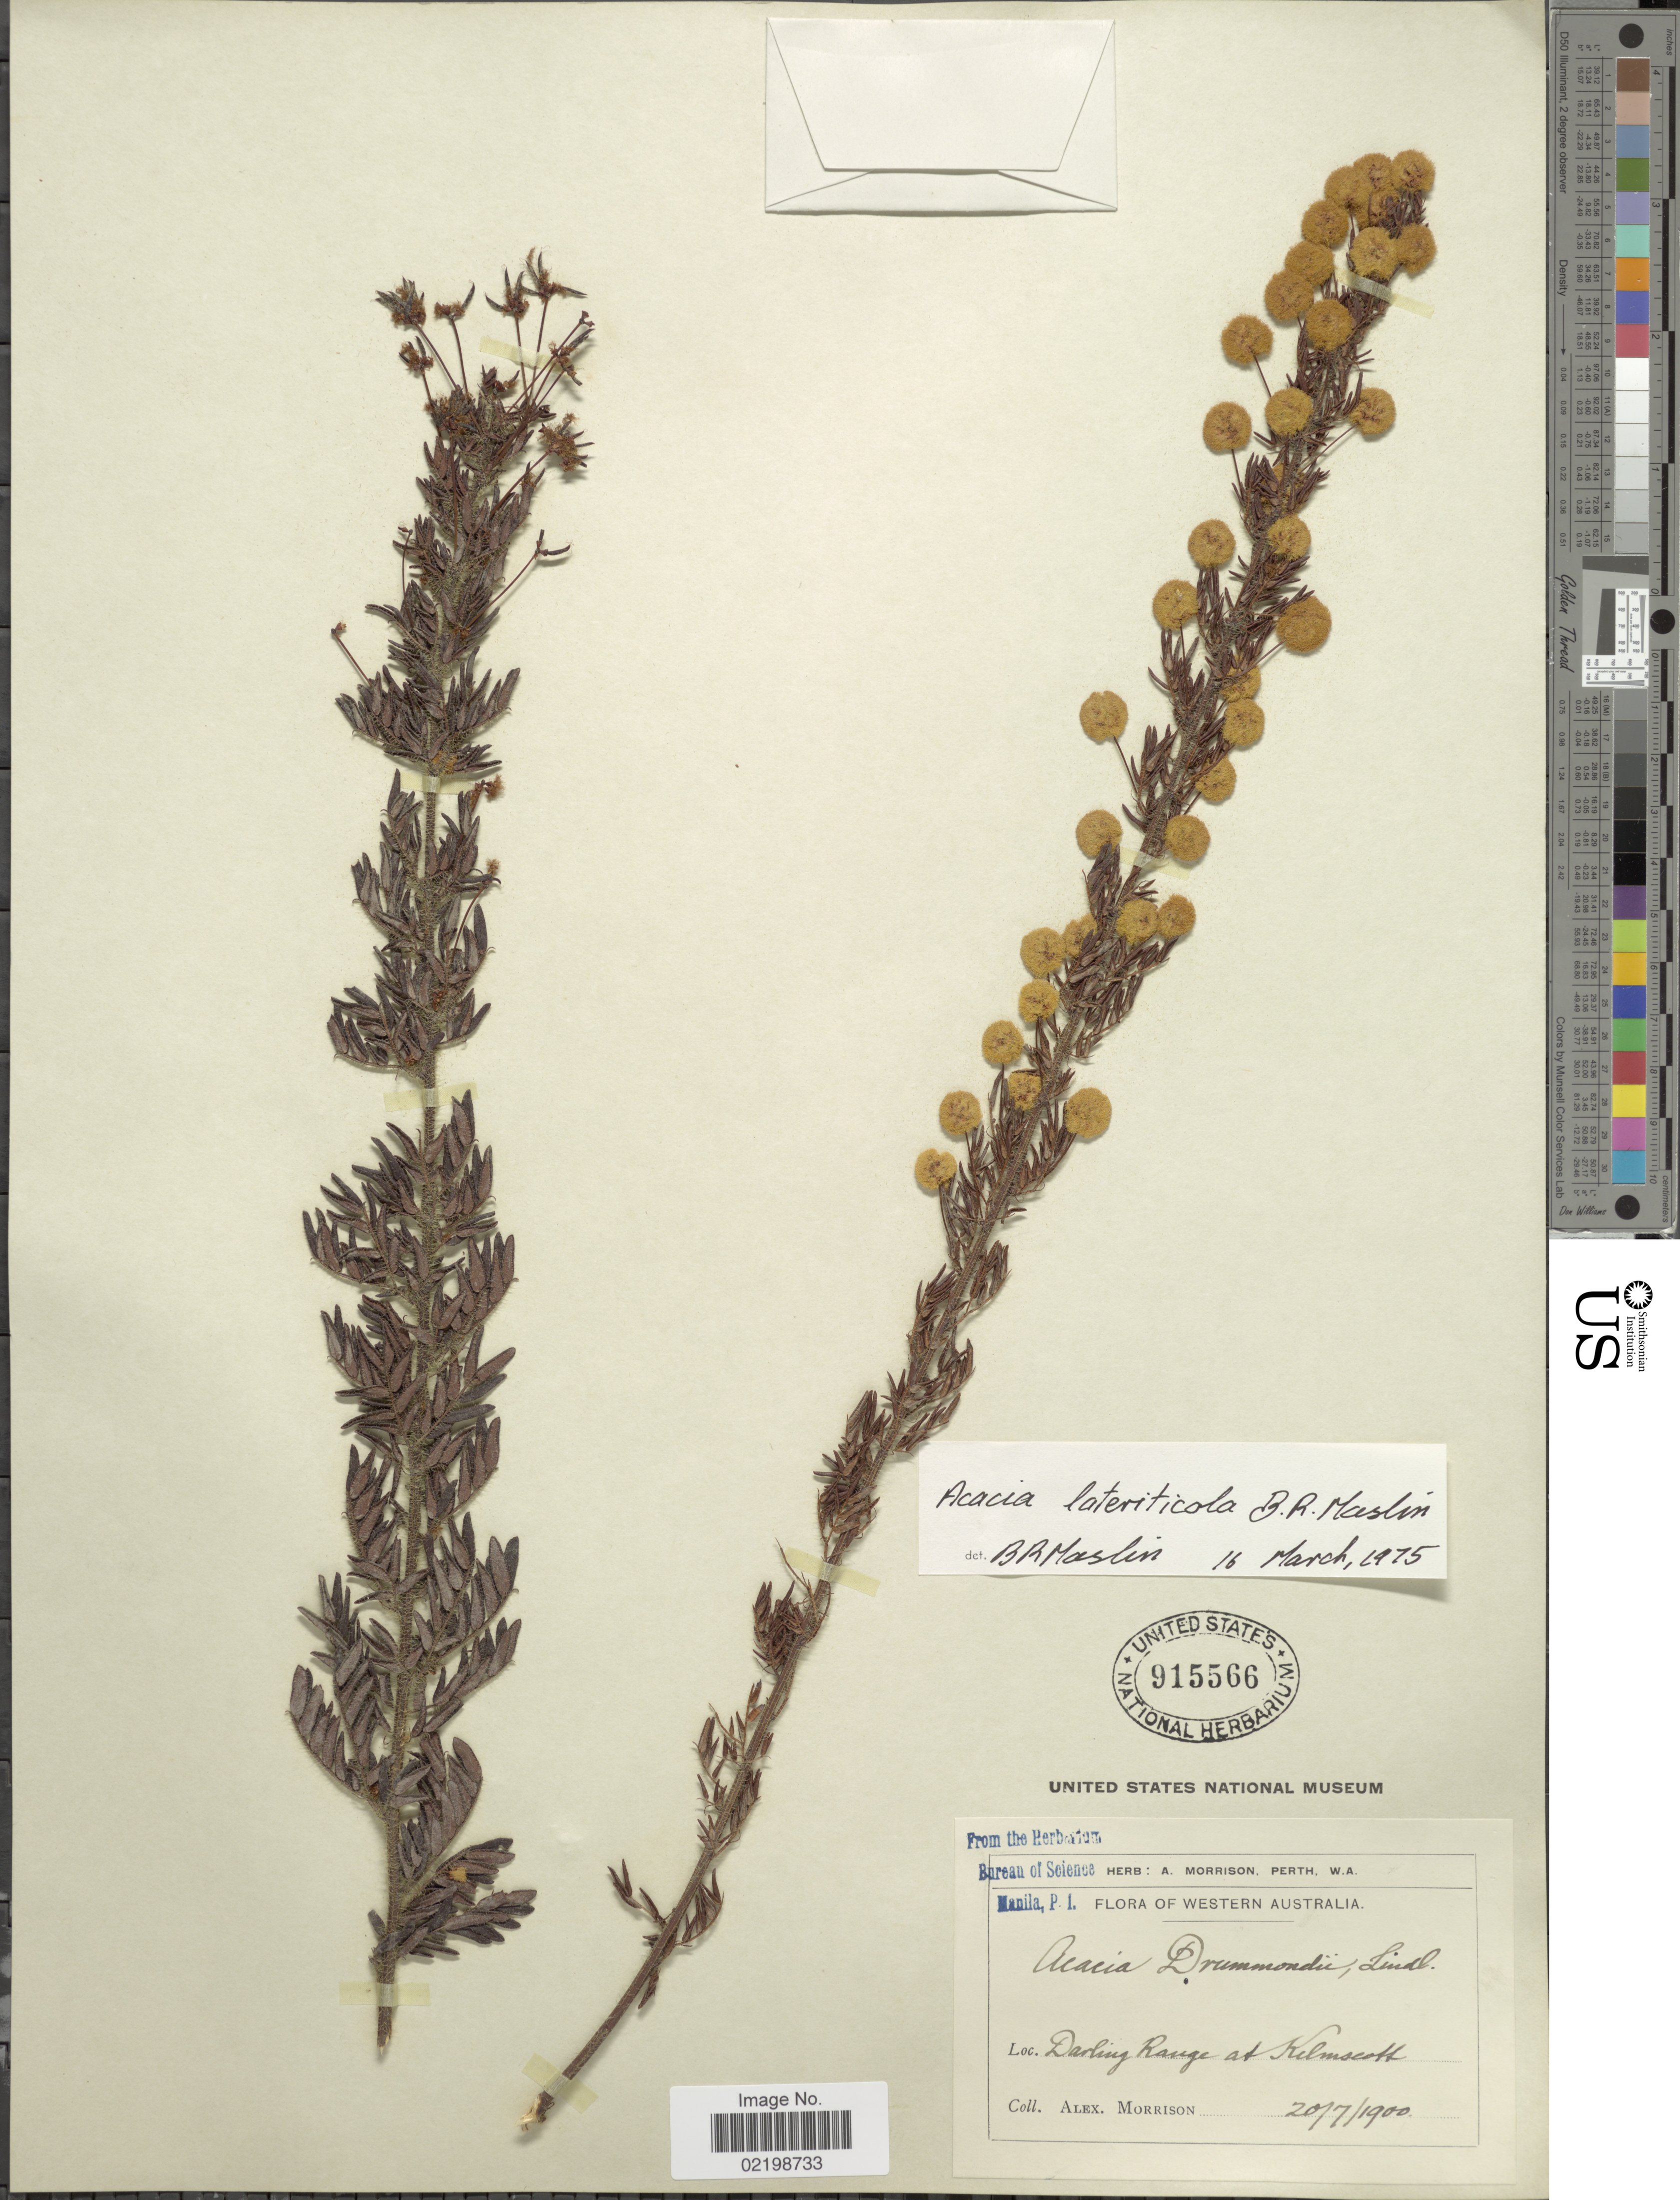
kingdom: Plantae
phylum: Tracheophyta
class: Magnoliopsida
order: Fabales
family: Fabaceae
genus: Acacia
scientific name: Acacia lateriticola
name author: Maslin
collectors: A. Morrison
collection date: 1900-07-20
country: Australia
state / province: Western Australia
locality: Darling Range at Kilmsoff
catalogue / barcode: US 915566